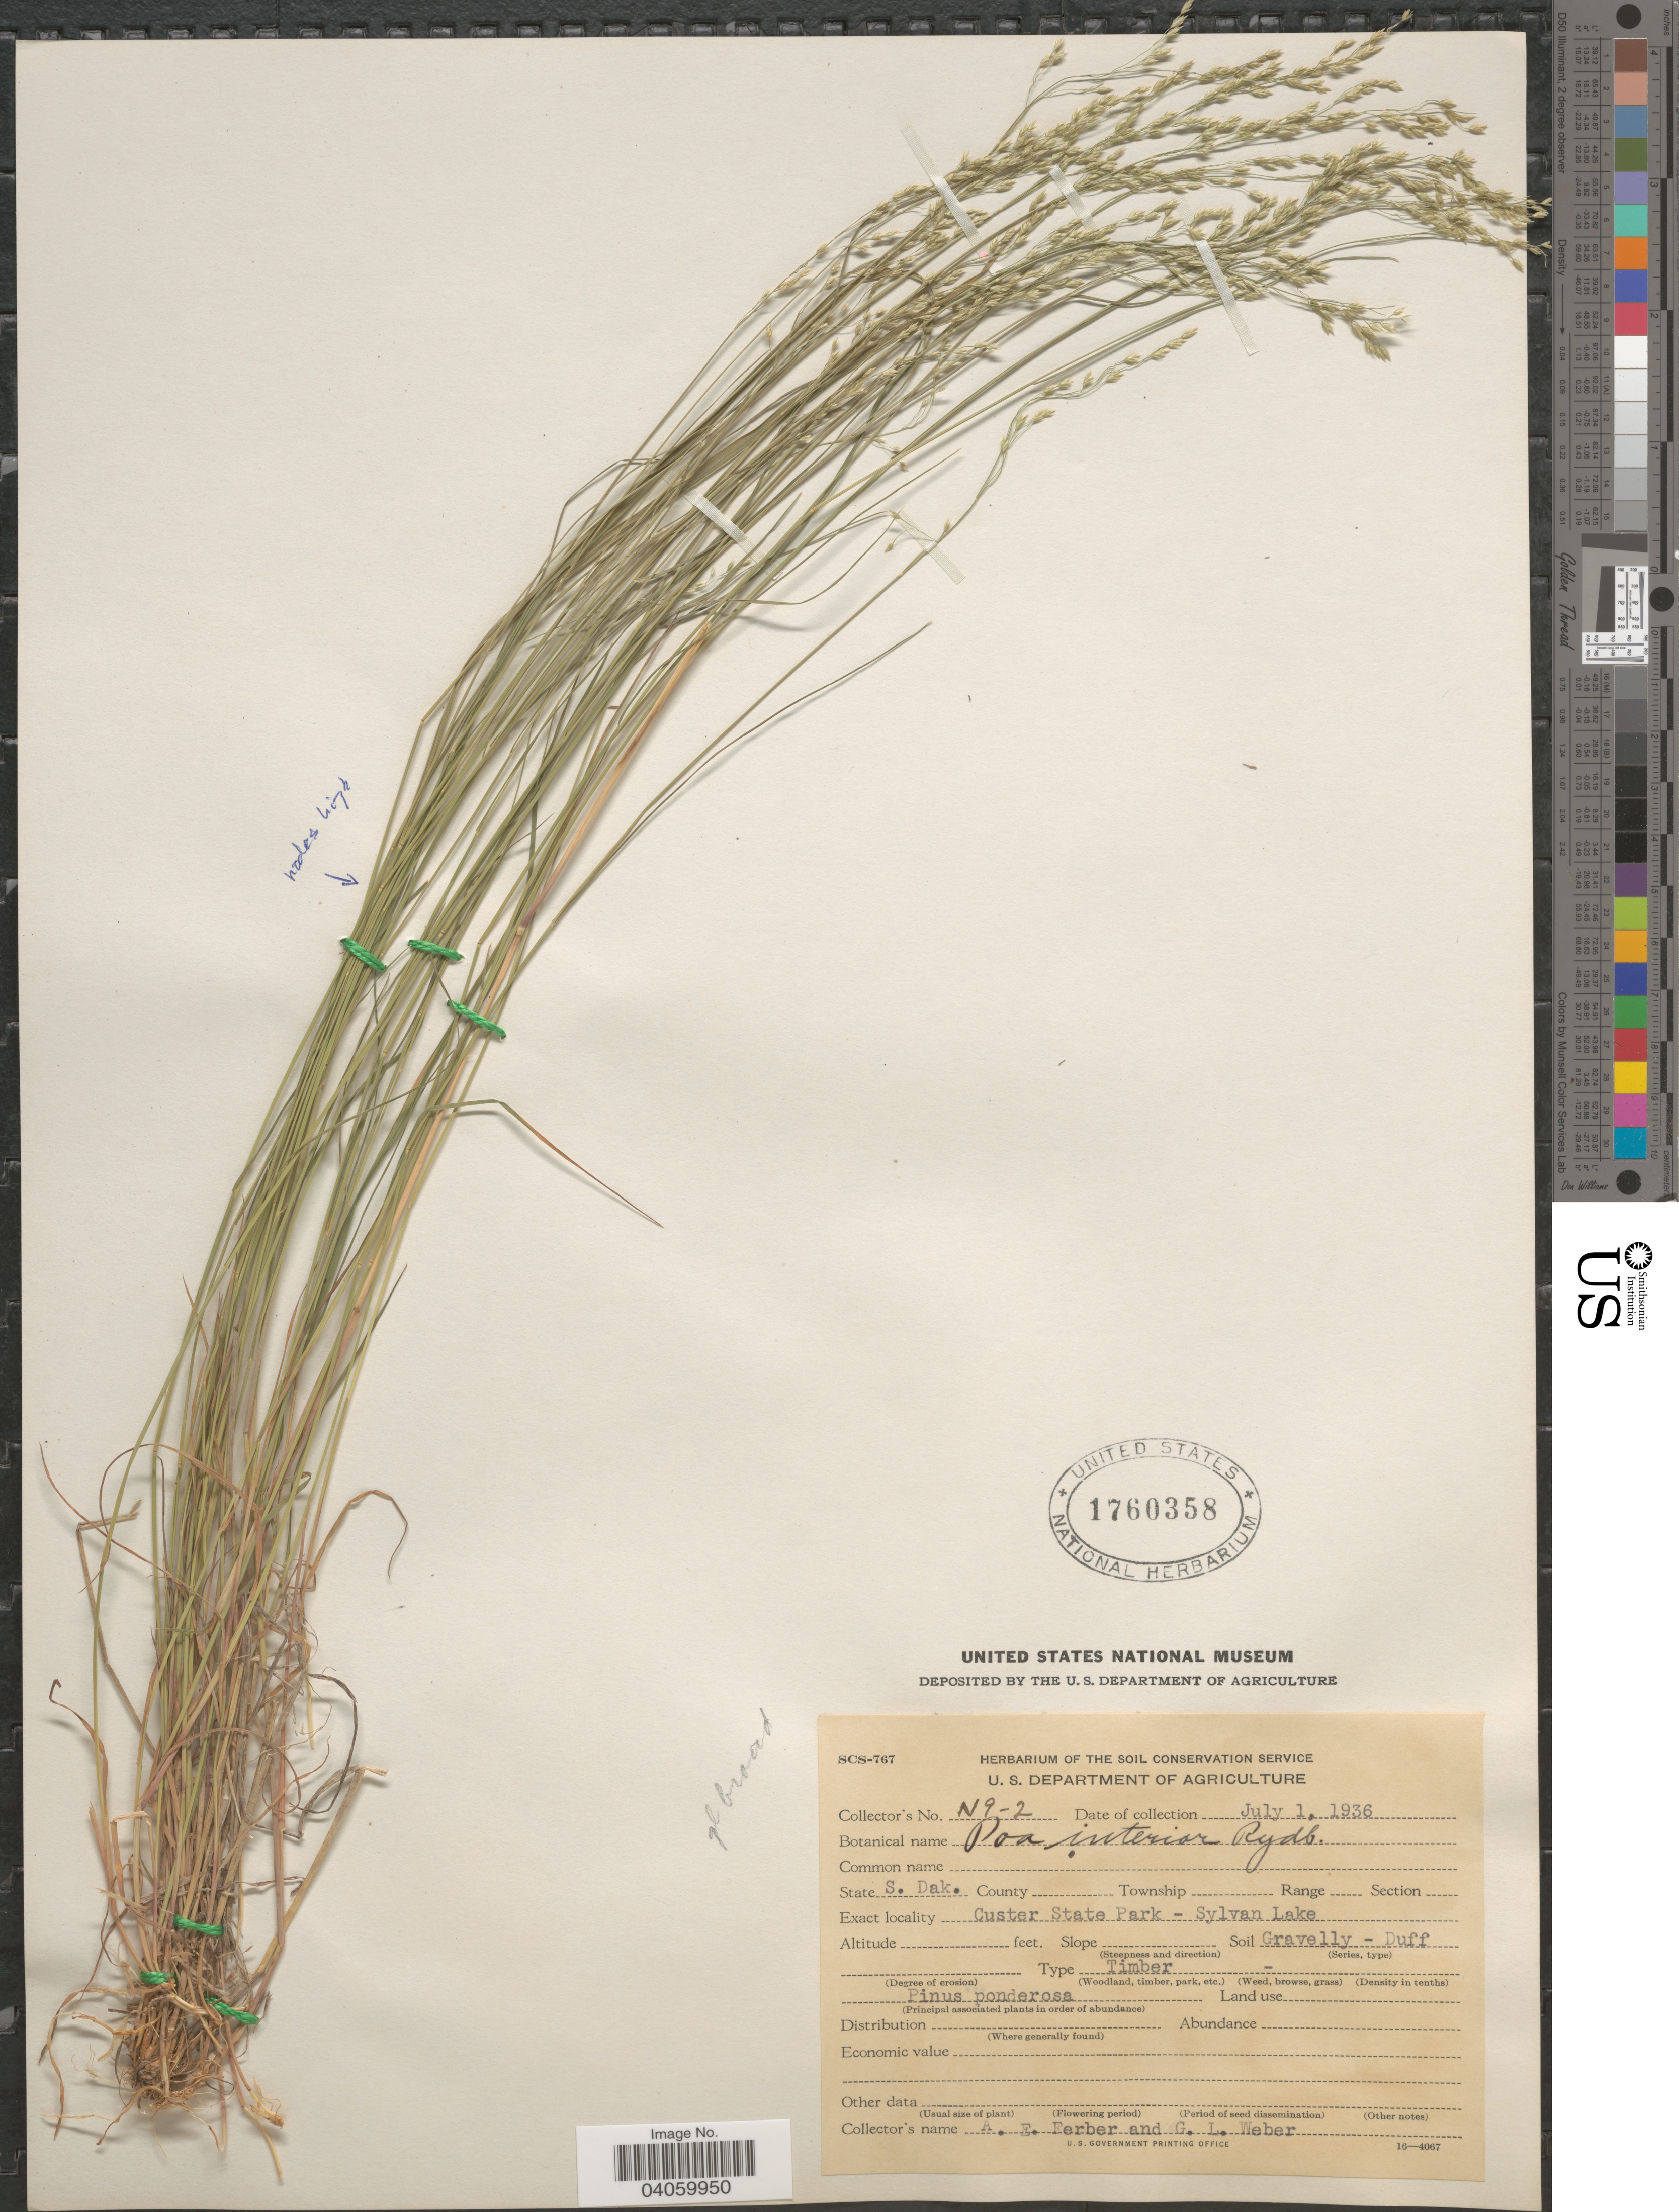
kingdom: Plantae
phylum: Tracheophyta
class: Liliopsida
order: Poales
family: Poaceae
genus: Poa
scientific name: Poa interior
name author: Rydb.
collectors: A. Ferber & G. Weber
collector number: N9-2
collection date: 1936-07-01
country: United States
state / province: South Dakota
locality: Custer State Park - Sylvan Lake.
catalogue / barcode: US 1760358